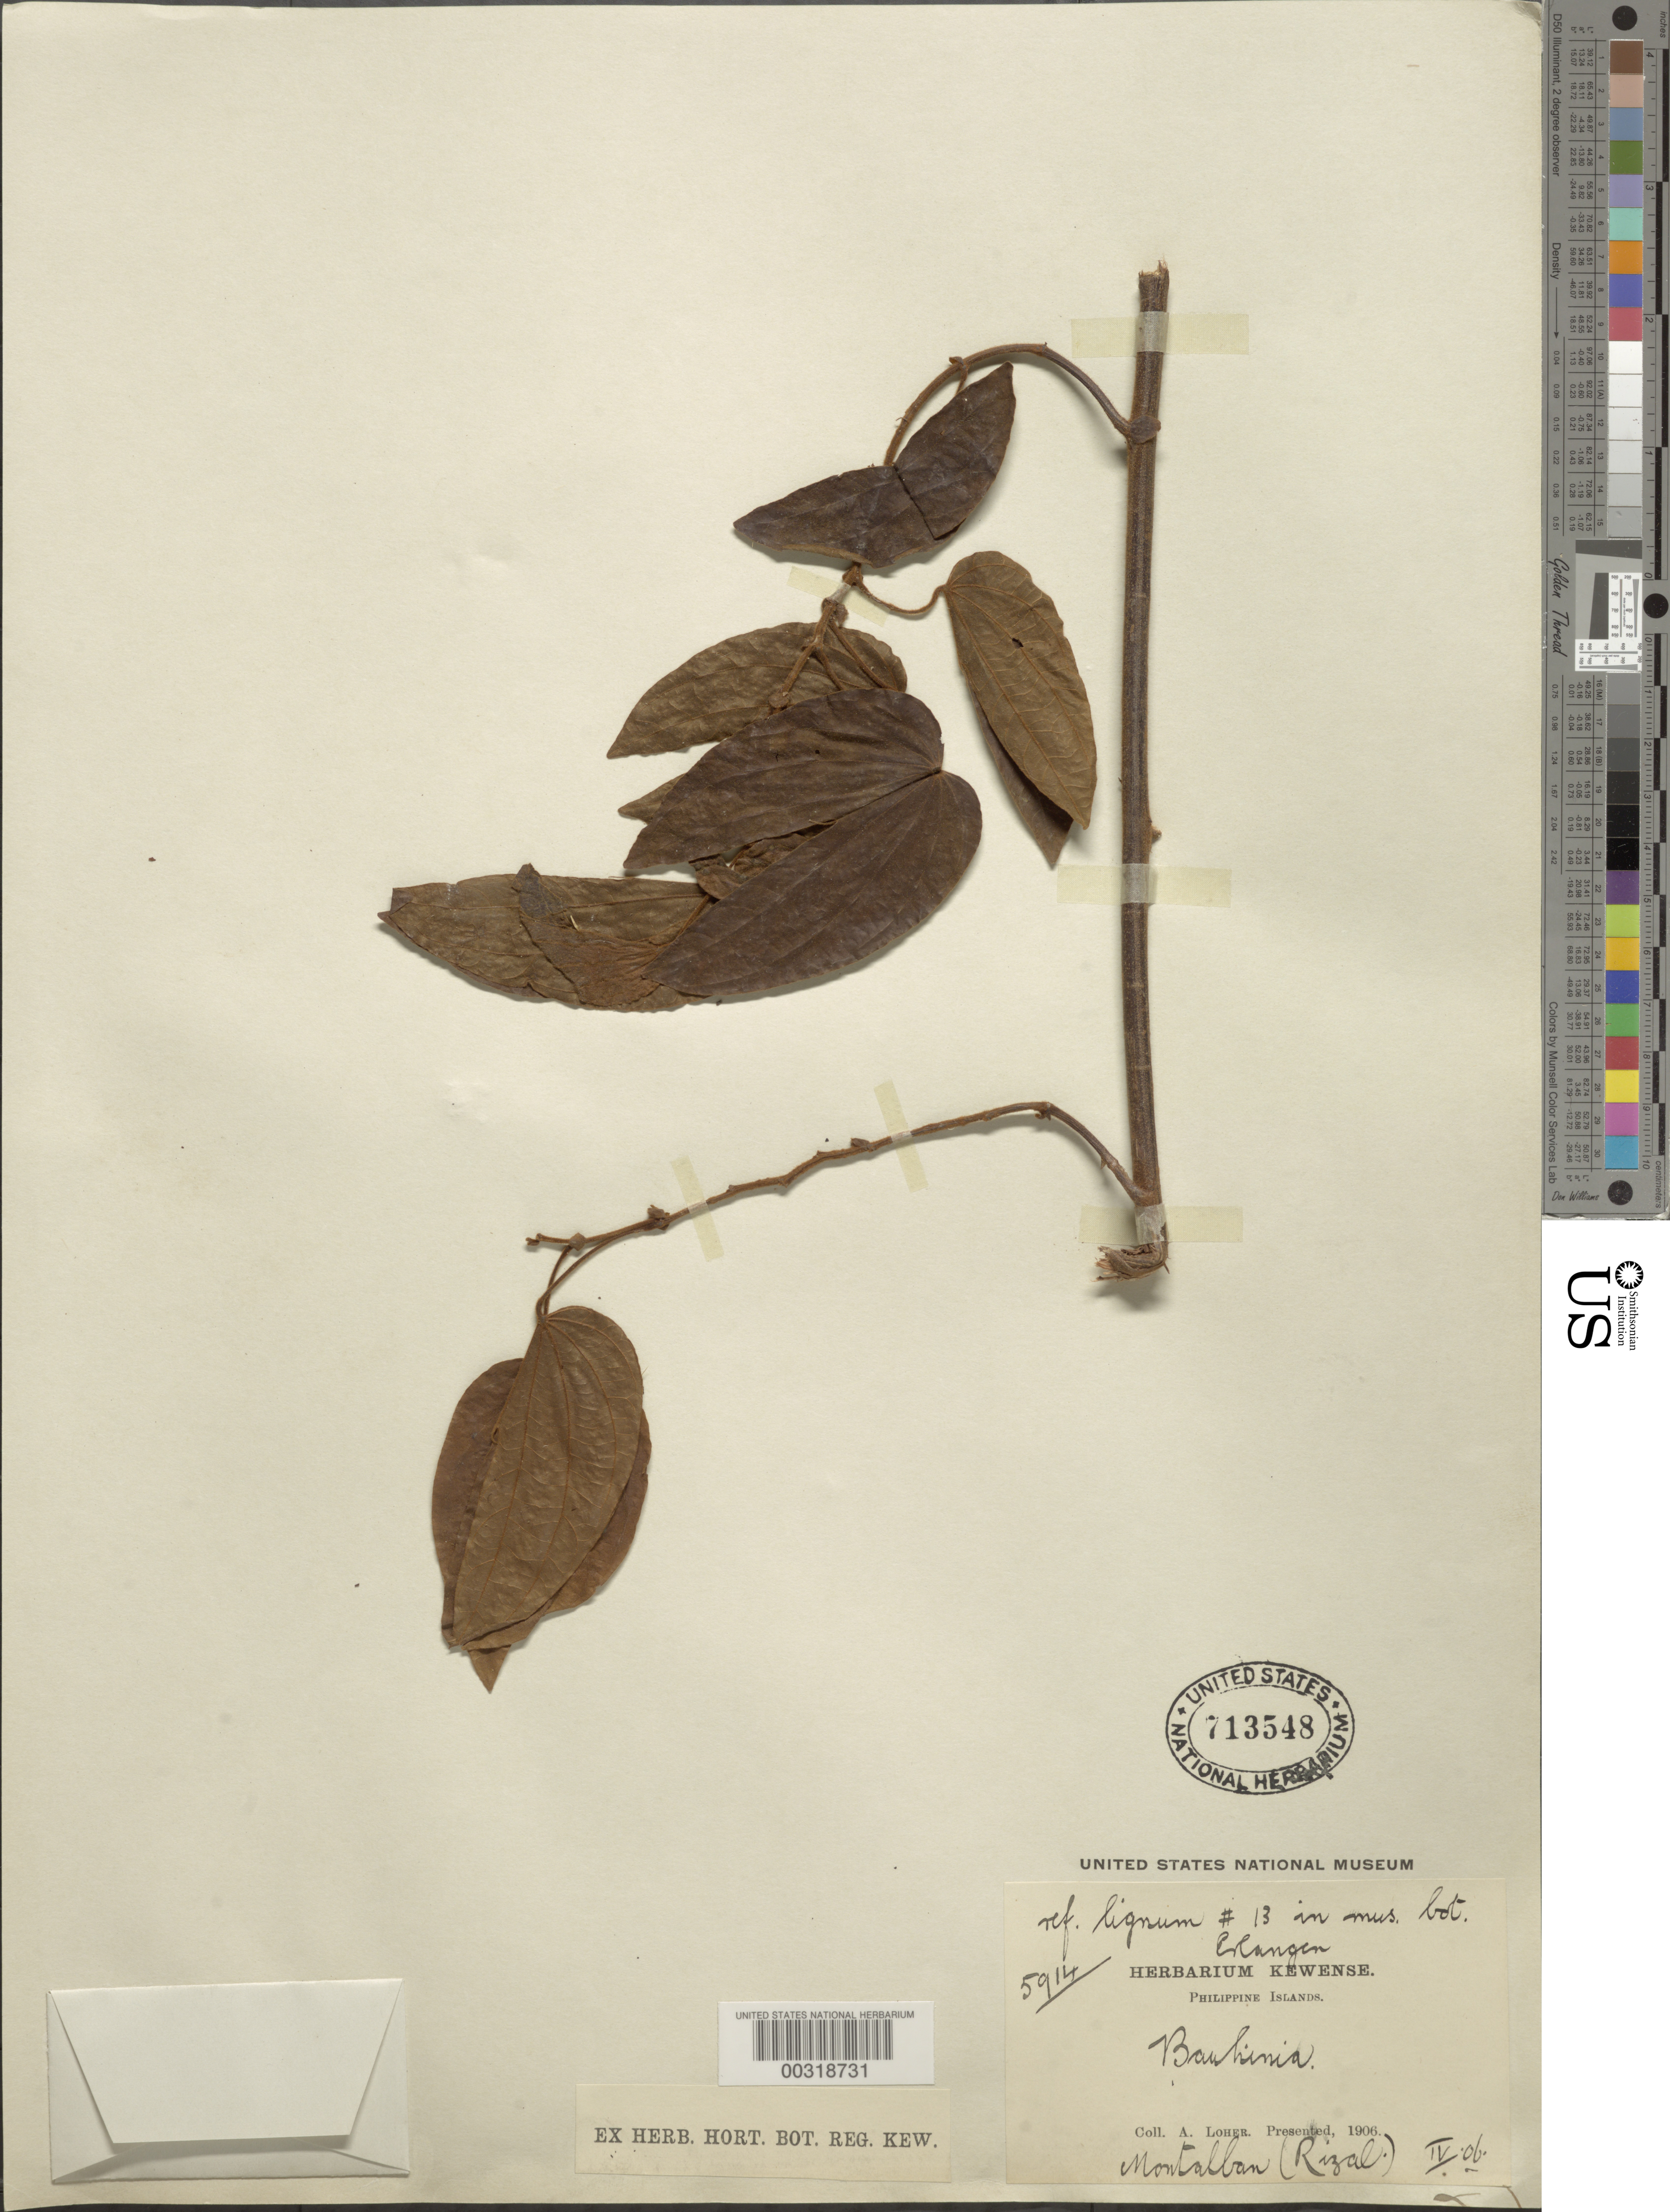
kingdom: Plantae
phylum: Tracheophyta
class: Magnoliopsida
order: Fabales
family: Fabaceae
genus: Bauhinia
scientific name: Bauhinia sp.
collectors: A. Loher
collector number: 5914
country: Philippines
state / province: Calabarzon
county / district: Rizal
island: Luzon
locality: Montalban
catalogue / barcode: US 713548